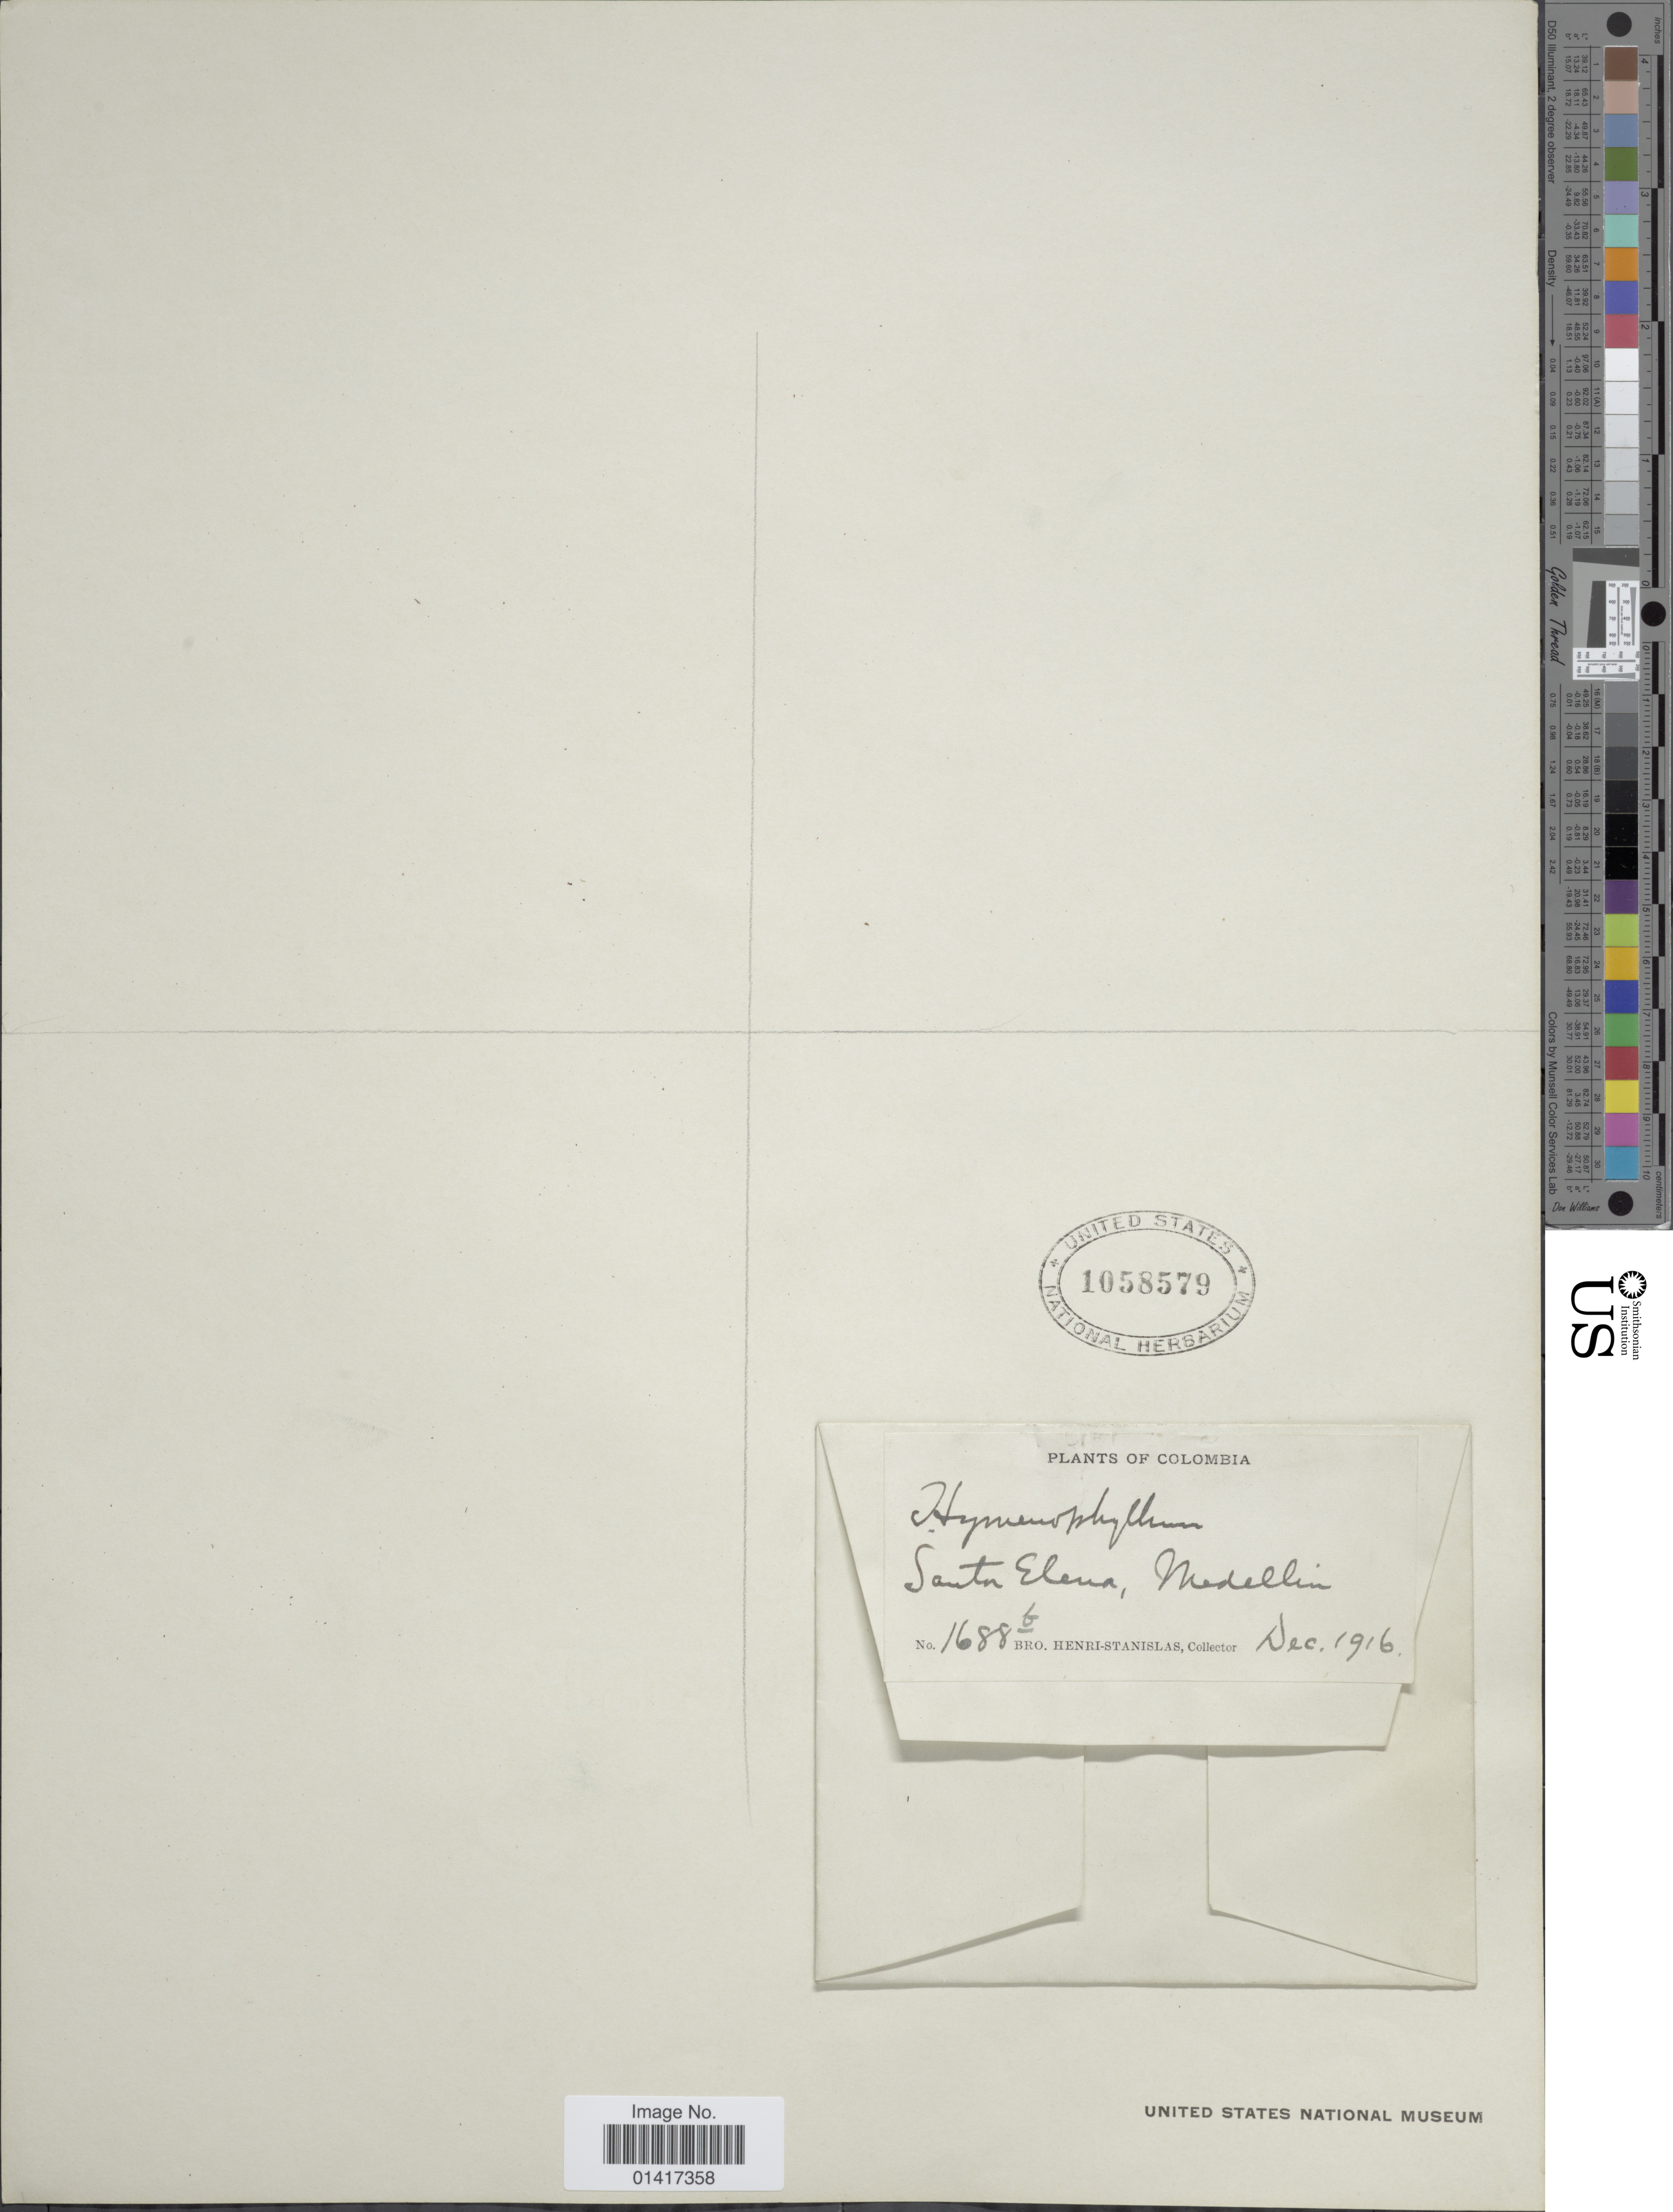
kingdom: Plantae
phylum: Tracheophyta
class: Polypodiopsida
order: Hymenophyllales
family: Hymenophyllaceae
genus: Hymenophyllum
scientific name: Hymenophyllum sp.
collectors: Henri-Stanislas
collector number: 1688b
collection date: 1916-12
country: Colombia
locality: Santa Elena, Medellin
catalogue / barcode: US 1058579